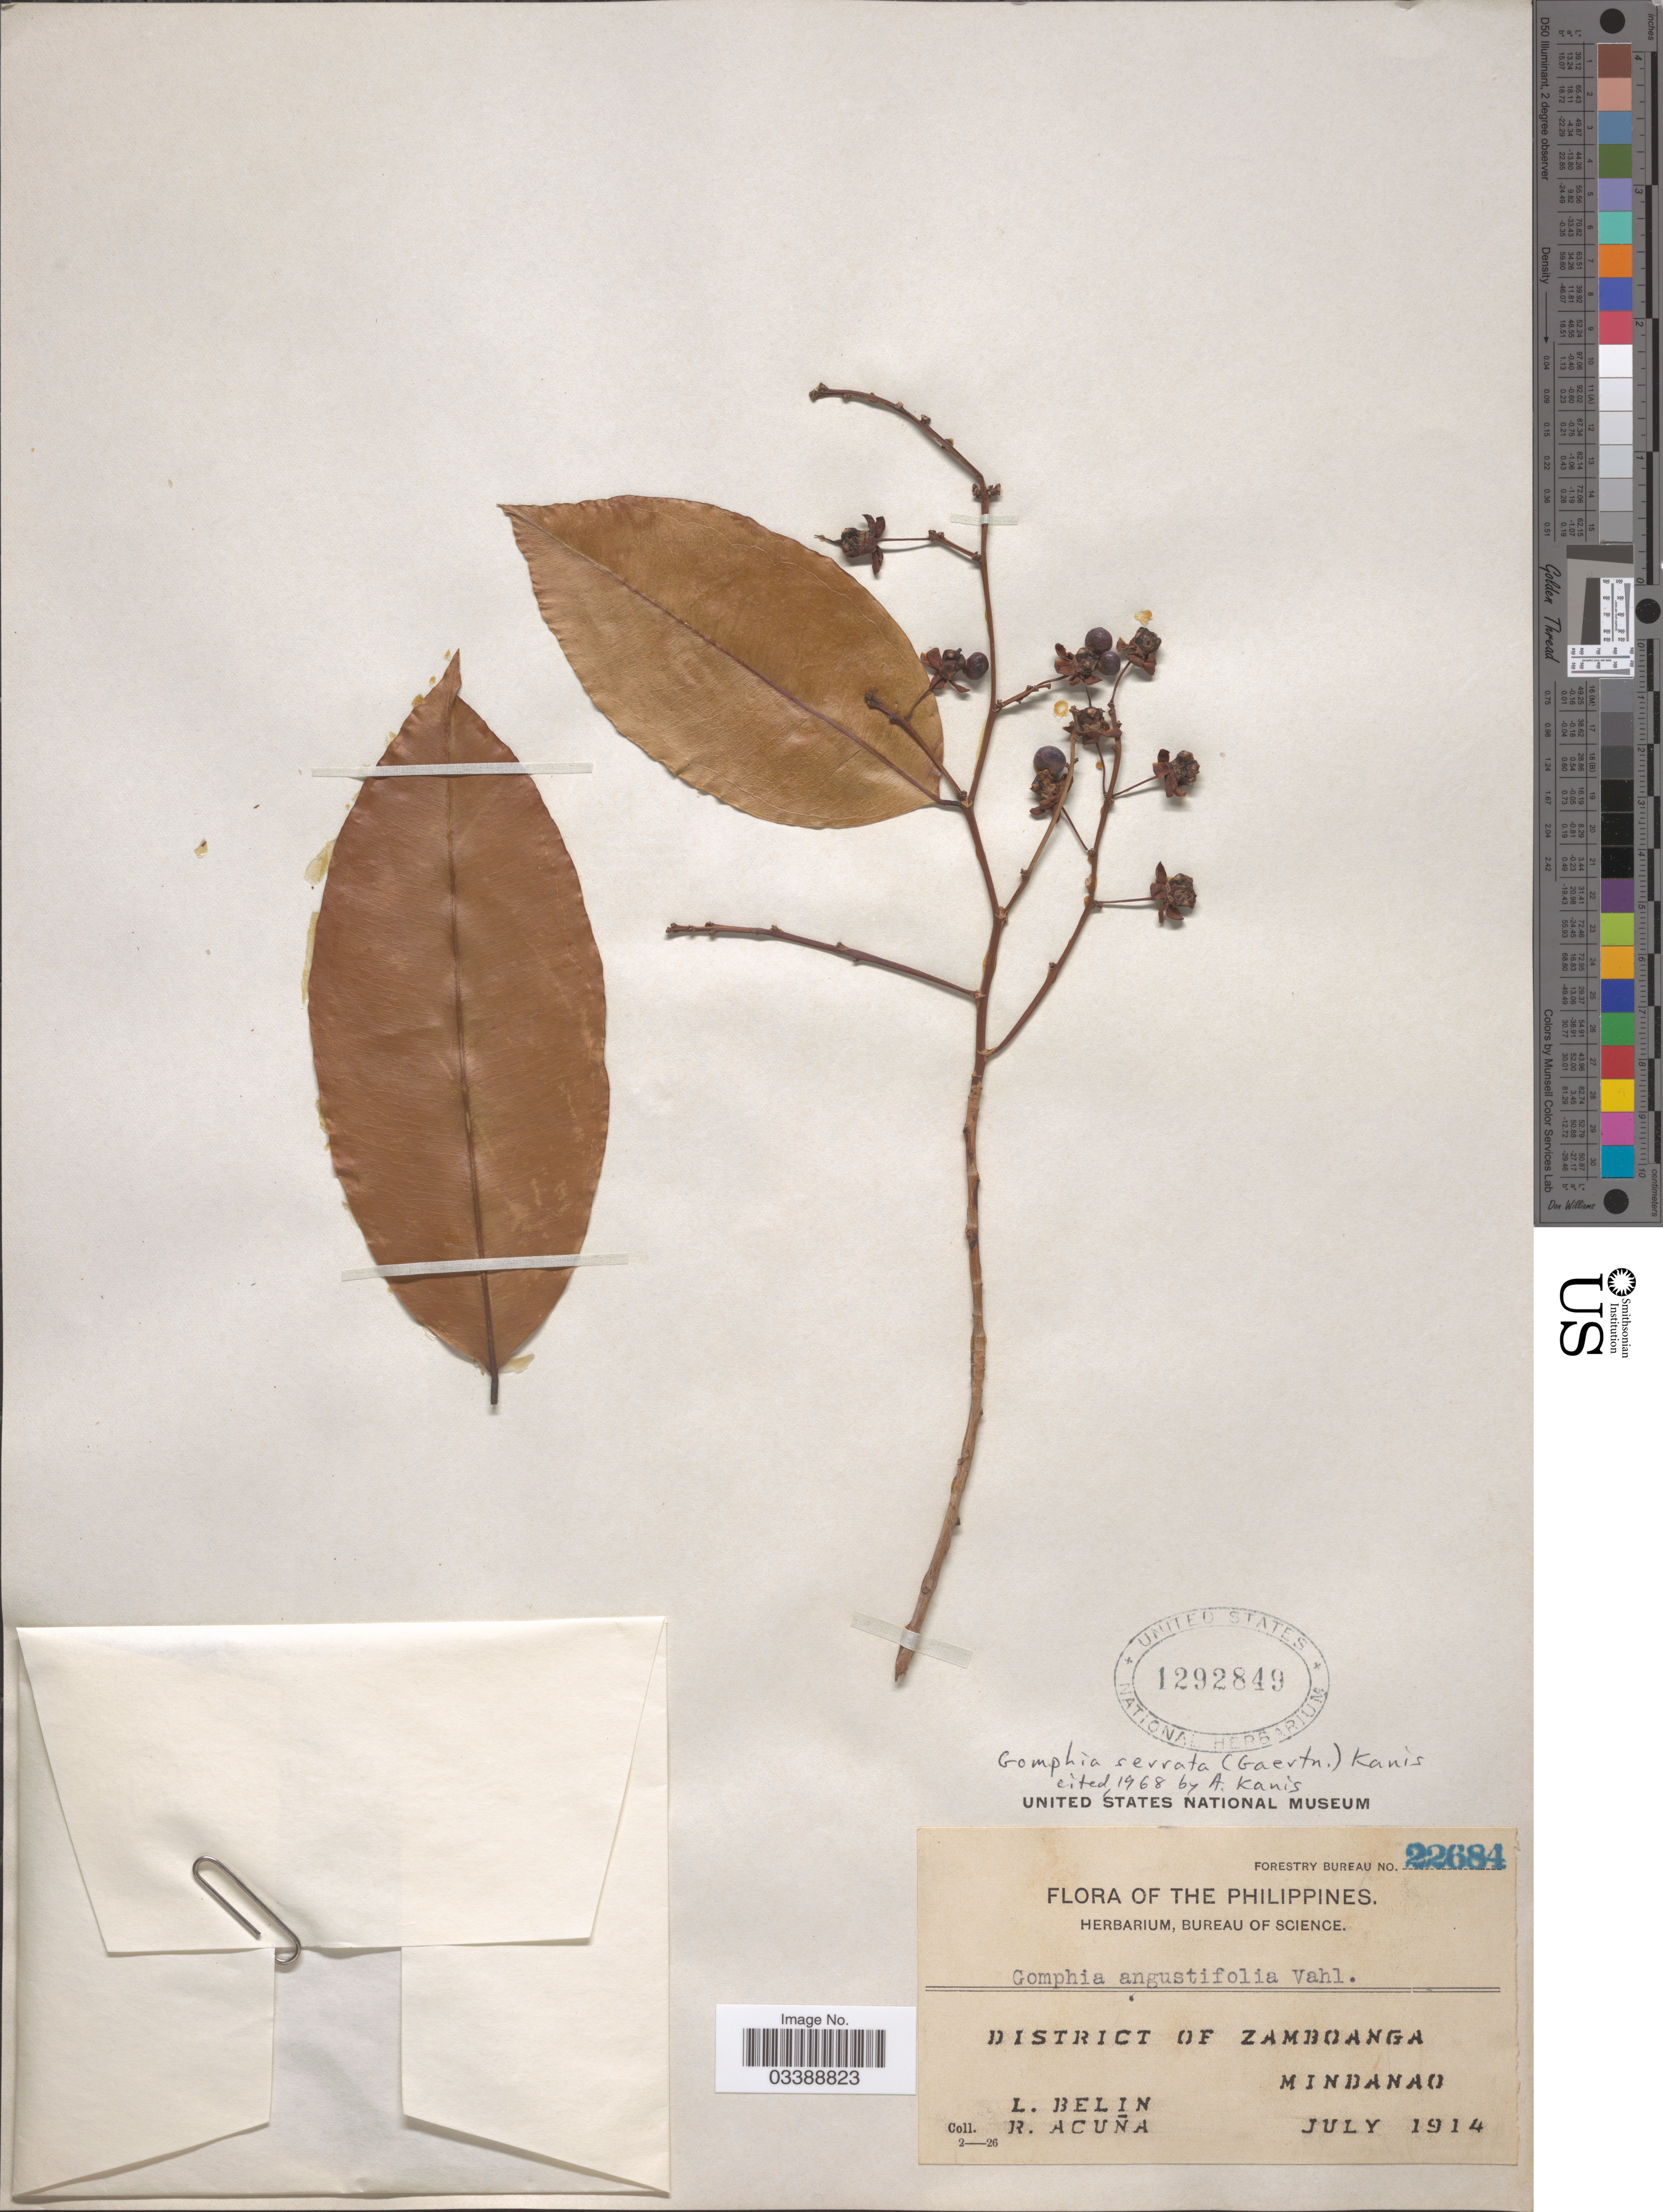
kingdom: Plantae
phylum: Tracheophyta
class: Magnoliopsida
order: Malpighiales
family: Ochnaceae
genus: Campylospermum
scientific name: Campylospermum serratum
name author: (Gaertn.) Bittrich & M.C.E. Amaral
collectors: L. Belin & R. A. Acuña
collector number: Forestry Bureau 22684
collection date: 1914-07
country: Philippines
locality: District of Zamboanga. Mindanao.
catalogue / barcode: US 1292849